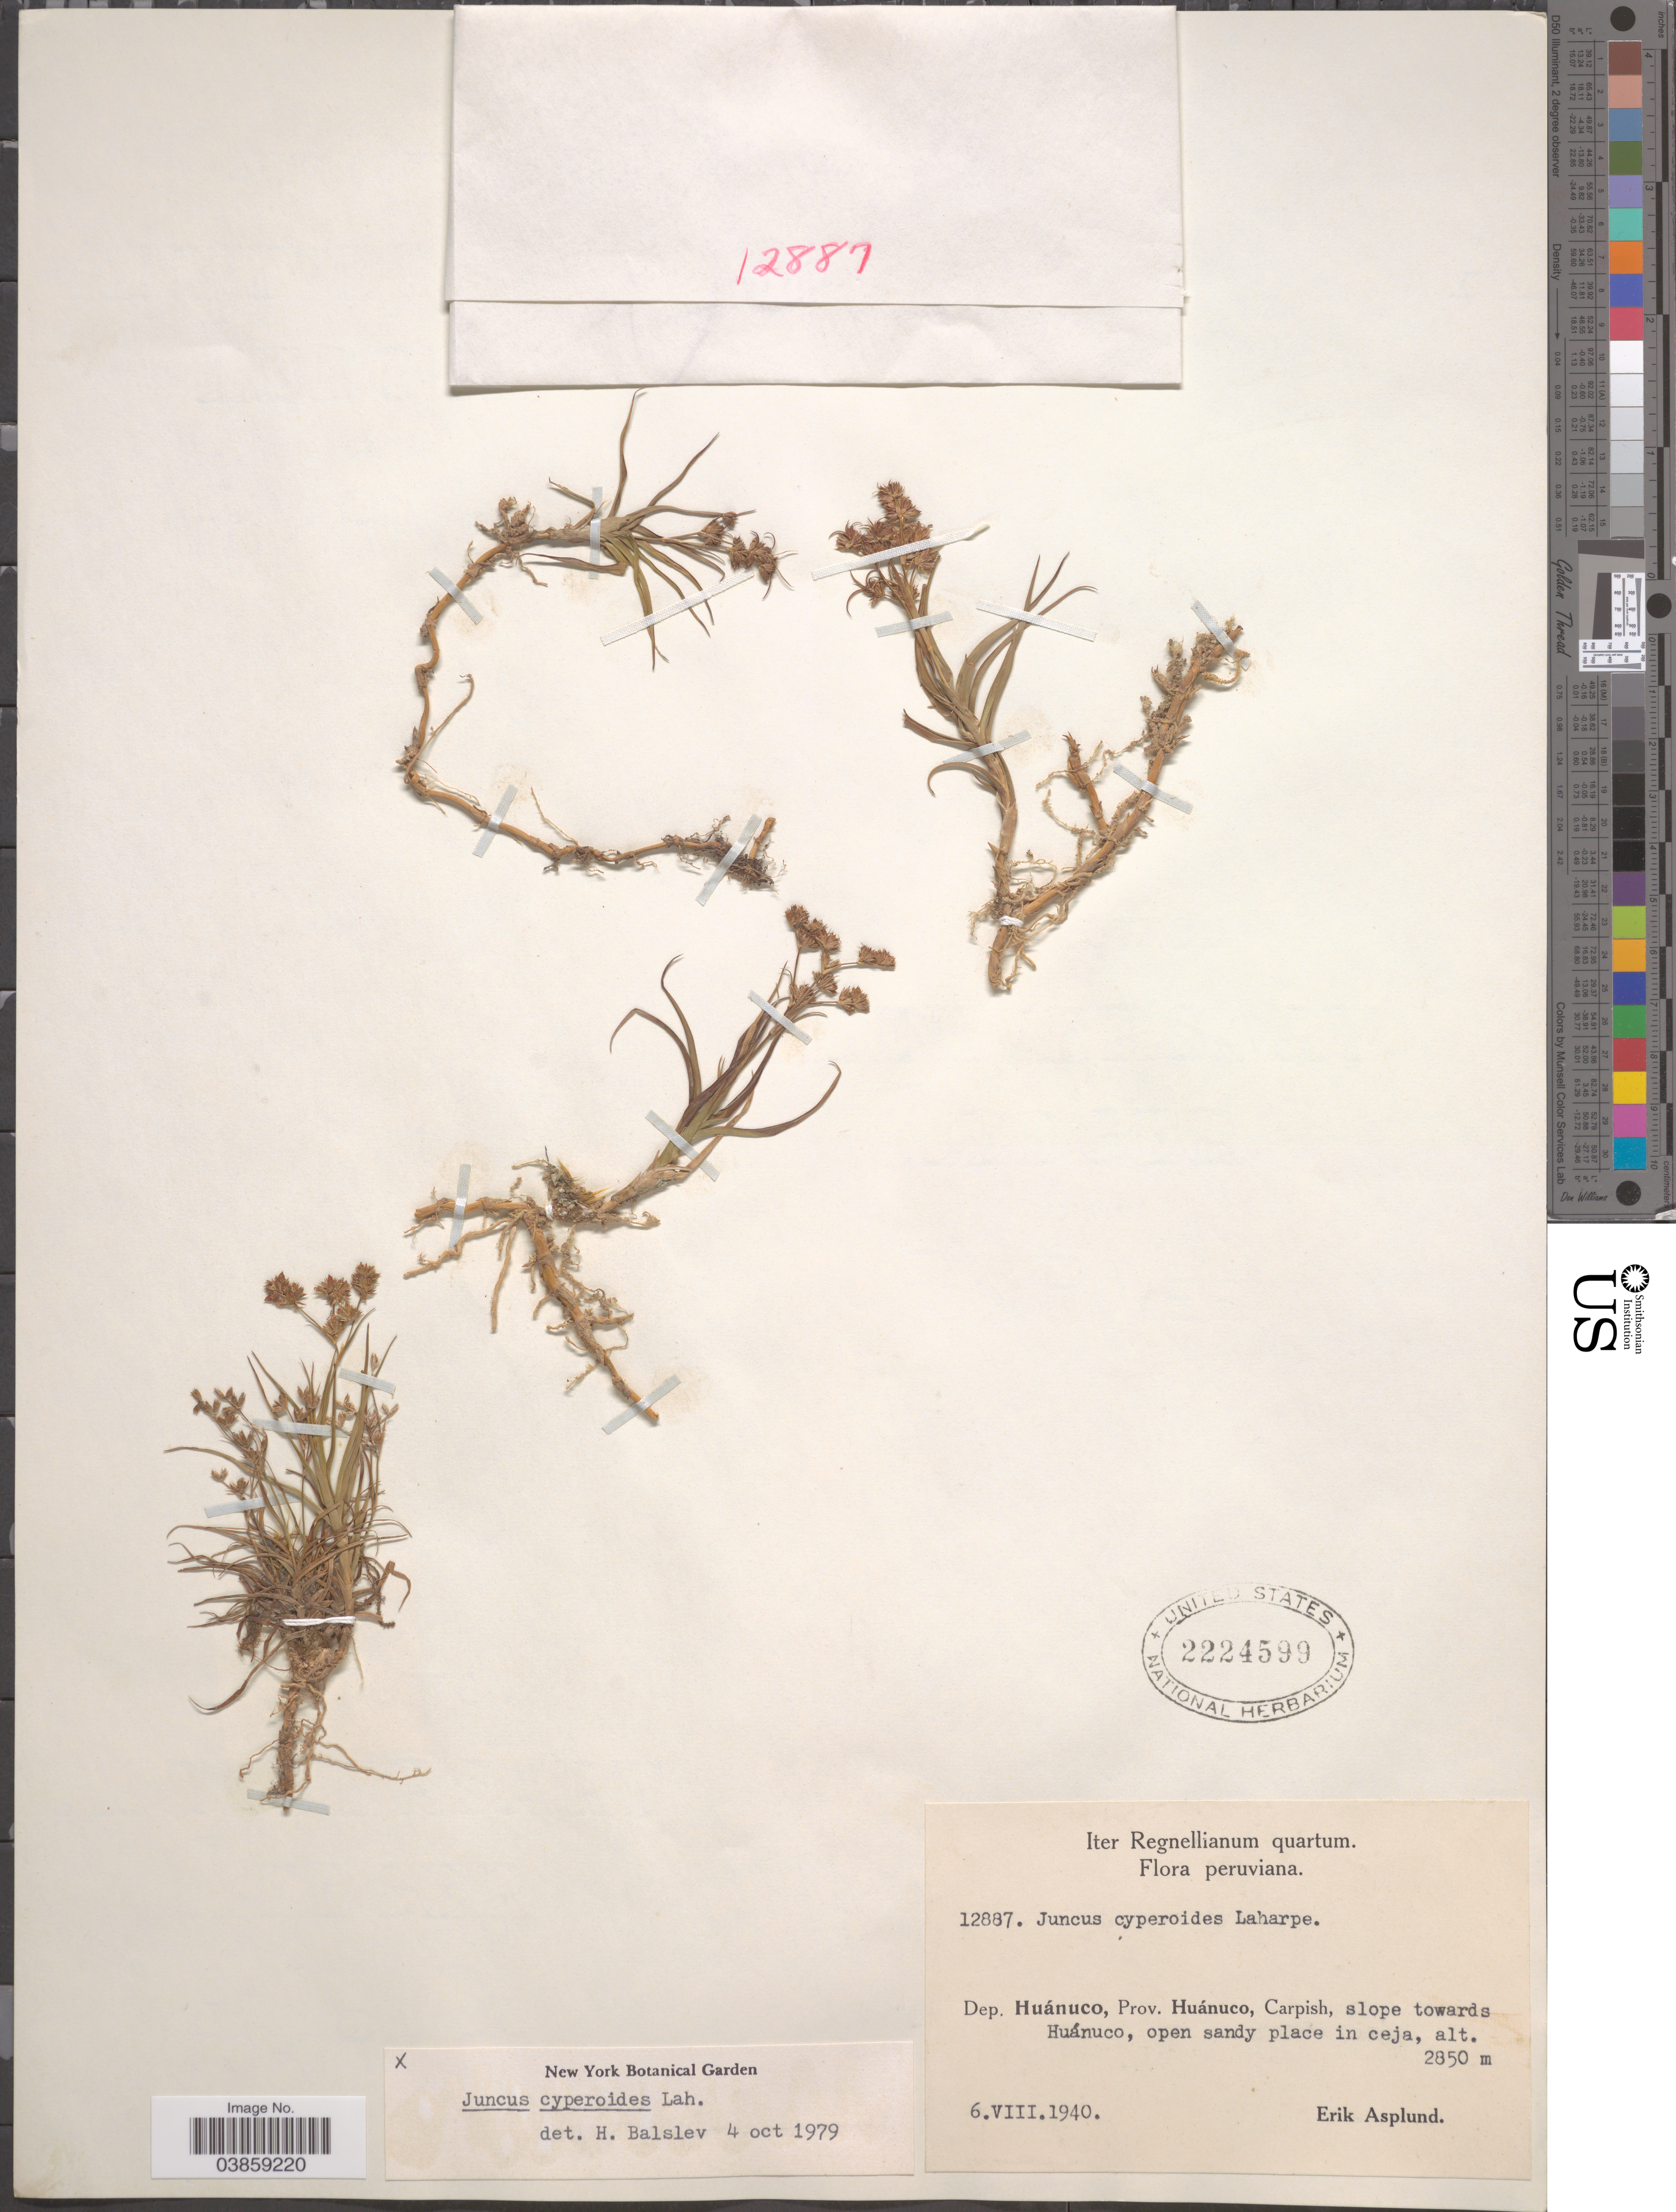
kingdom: Plantae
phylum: Tracheophyta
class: Liliopsida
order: Poales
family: Juncaceae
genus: Juncus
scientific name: Juncus cyperoides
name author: Laharpe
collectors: E. Asplund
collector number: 12887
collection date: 1940-08-06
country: Peru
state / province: Huánuco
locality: Dep. Huánuco, Carpish, slope towards Huánuco.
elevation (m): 2850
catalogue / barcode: US 2224599